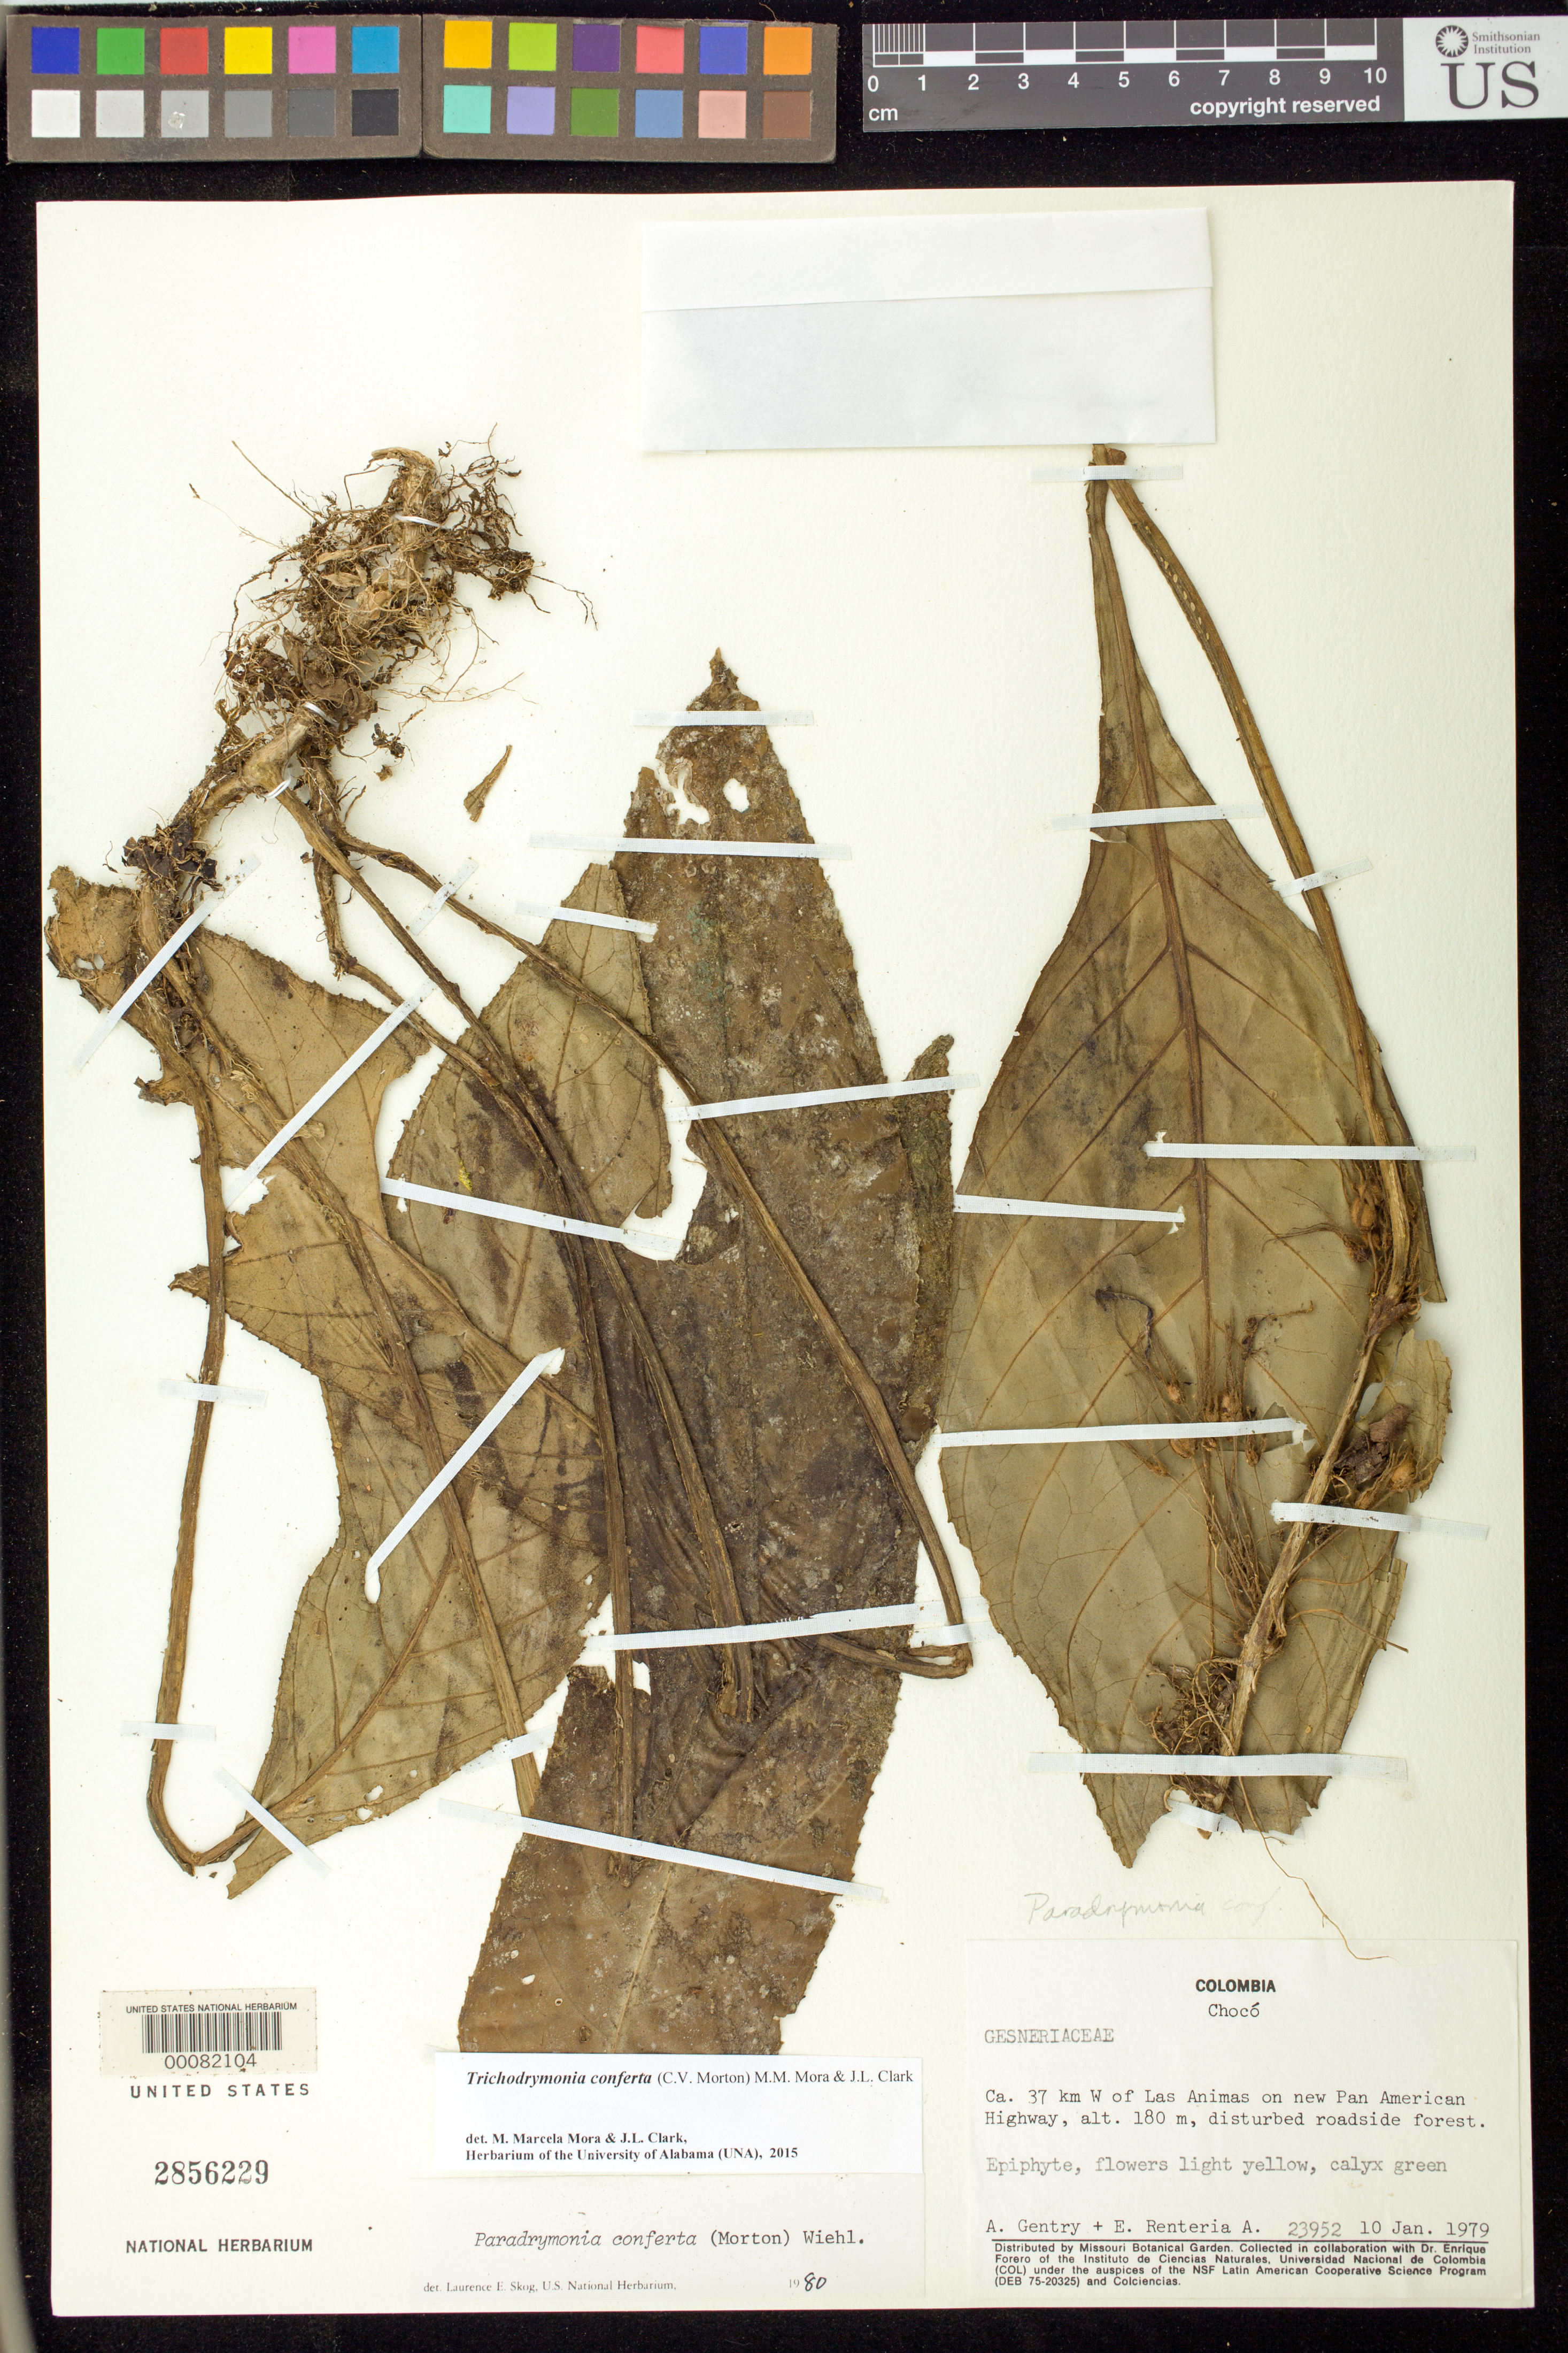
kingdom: Plantae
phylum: Tracheophyta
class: Magnoliopsida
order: Lamiales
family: Gesneriaceae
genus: Trichodrymonia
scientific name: Trichodrymonia conferta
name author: (C.V. Morton) M.M. Mora & J.L. Clark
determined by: Mora, M. M.; Clark, J. L.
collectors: A. H. Gentry & E. Renteria A.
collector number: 23952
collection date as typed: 10 Jan 1979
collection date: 1979-01-10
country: Colombia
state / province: Chocó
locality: About 37 km W of Las Animas on new Pan American highway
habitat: Disturbed roadside forest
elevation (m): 180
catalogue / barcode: US 2856229